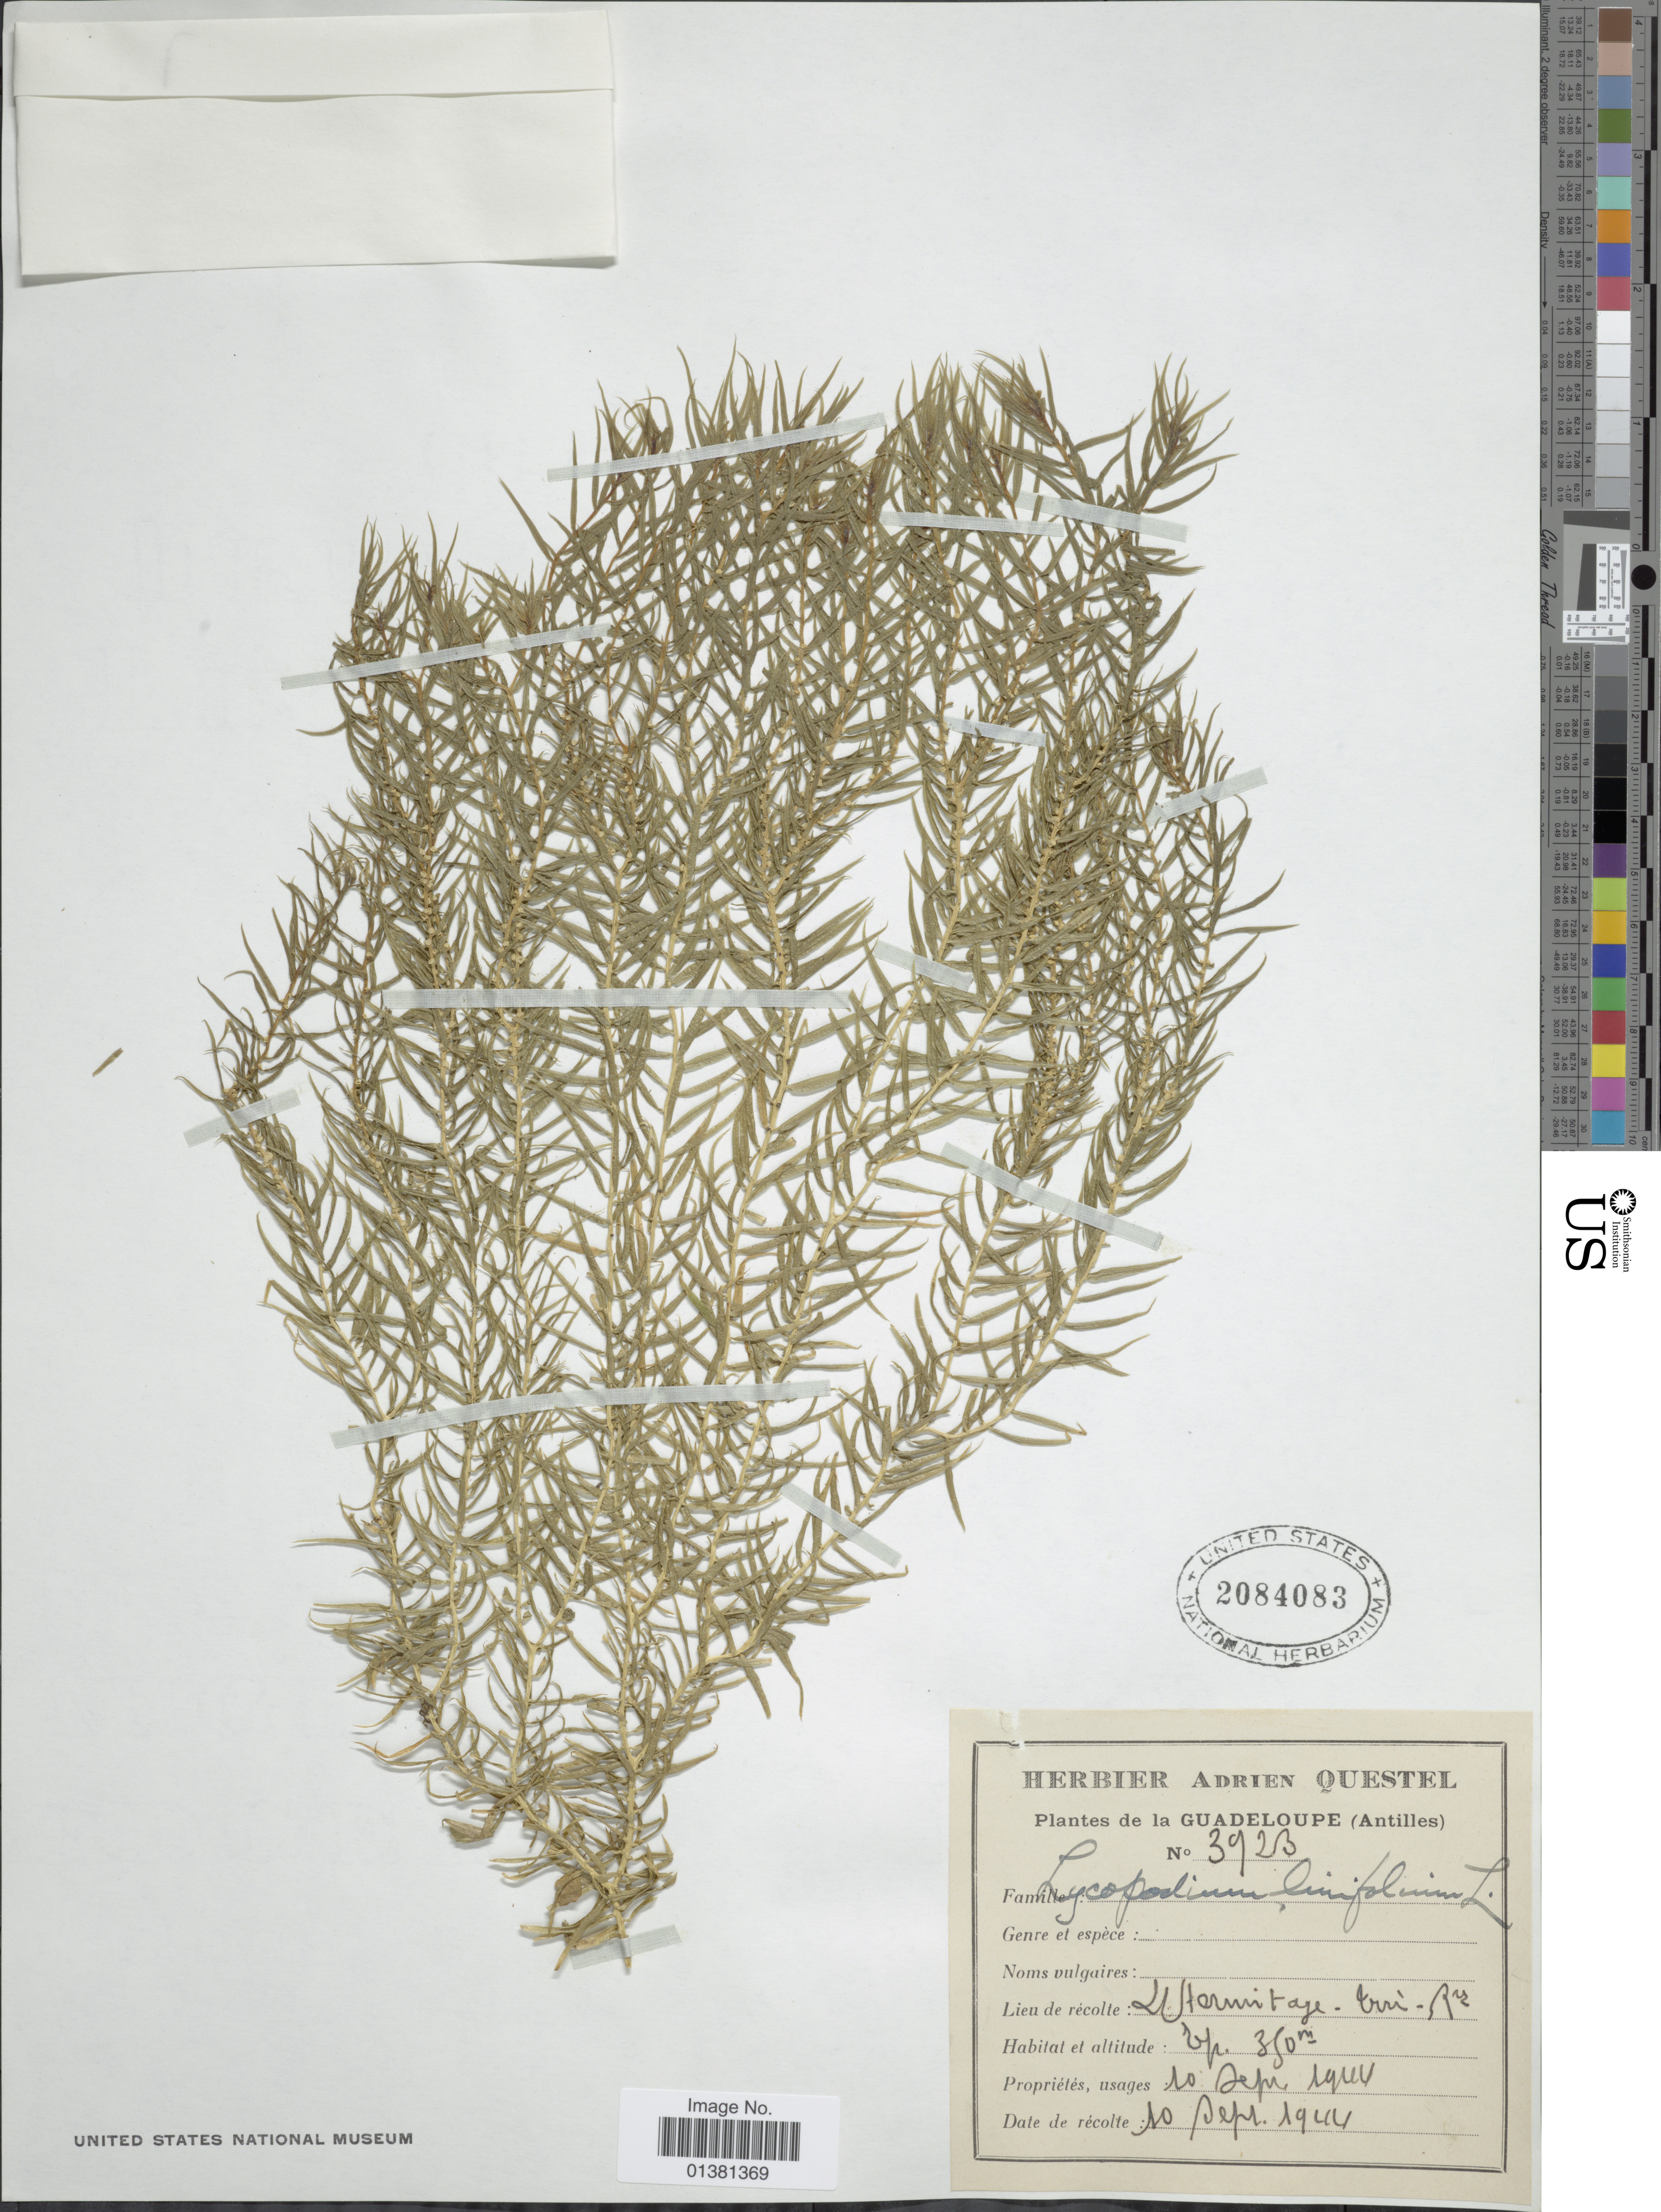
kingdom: Plantae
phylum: Tracheophyta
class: Lycopodiopsida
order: Lycopodiales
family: Lycopodiaceae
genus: Phlegmariurus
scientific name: Phlegmariurus linifolius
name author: (L.) B. Øllg.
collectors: ex herb. A. Questal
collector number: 3923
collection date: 1944-09-10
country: Guadeloupe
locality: Hermitage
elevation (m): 390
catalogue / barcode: US 2084083